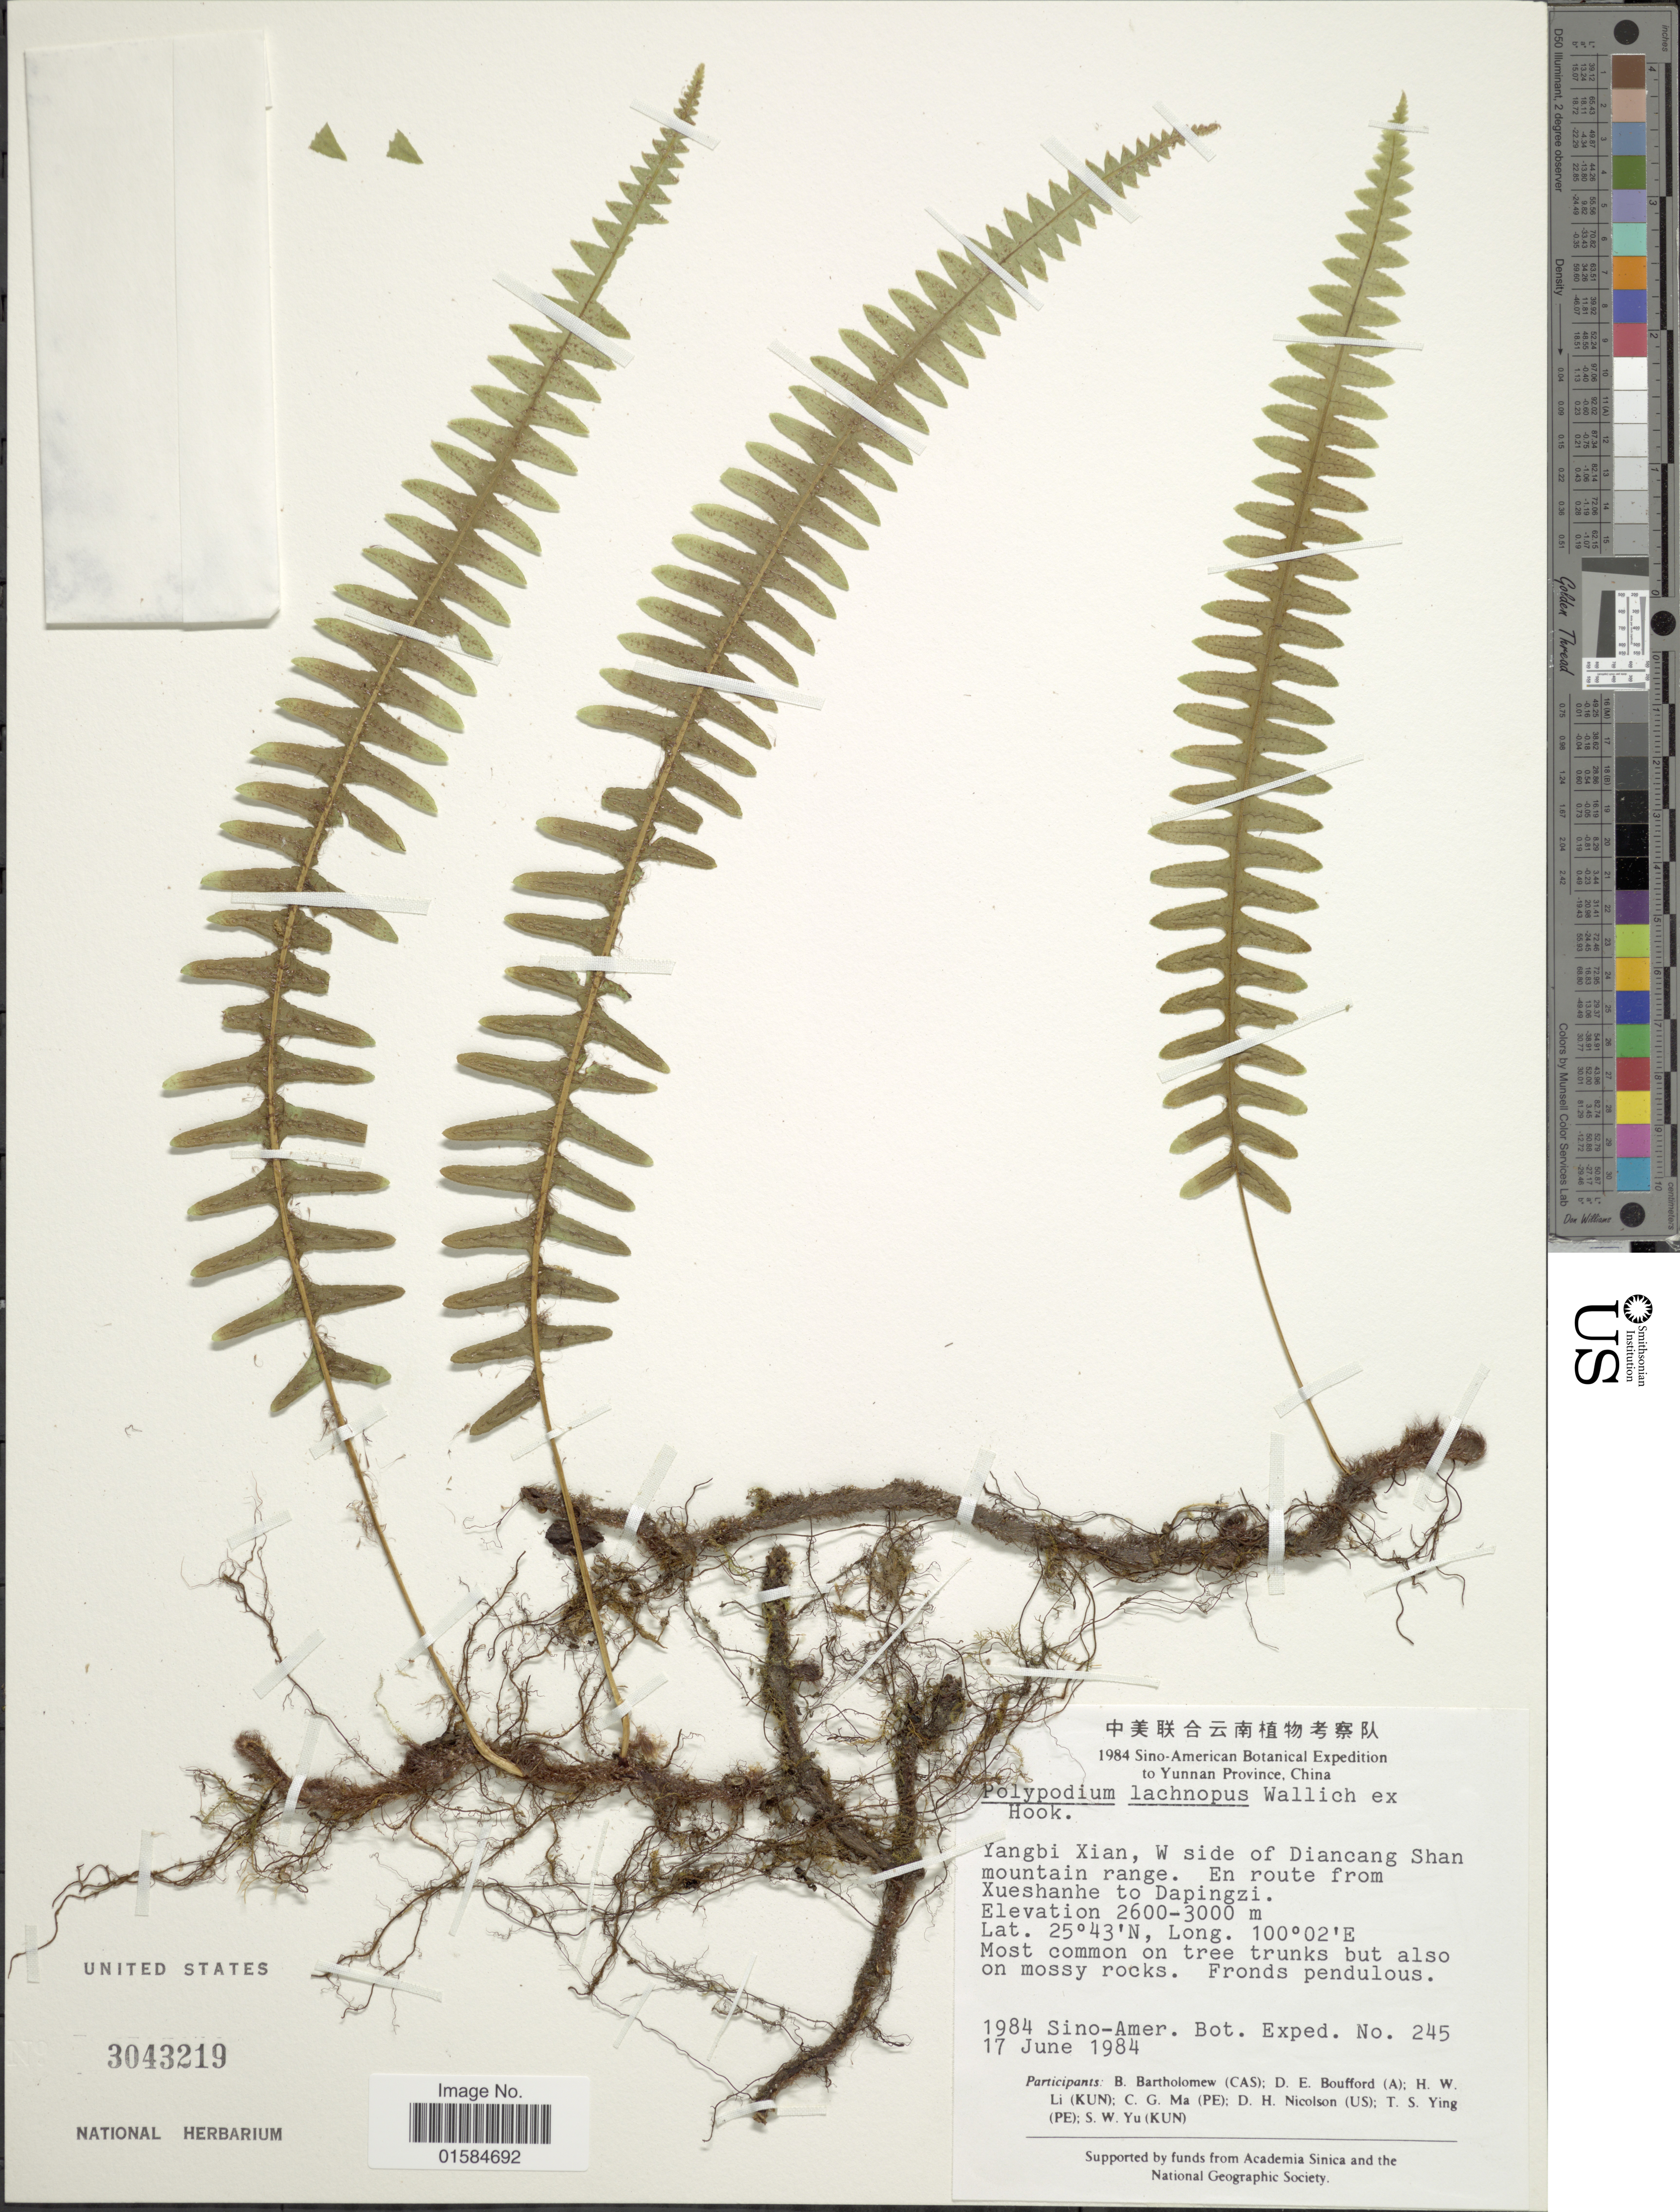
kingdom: Plantae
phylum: Tracheophyta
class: Polypodiopsida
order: Polypodiales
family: Polypodiaceae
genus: Goniophlebium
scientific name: Goniophlebium lachnopus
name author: (Wall. ex Hook.) J. Sm.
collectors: Sino-Amer. Bot. Exped. 1984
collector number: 245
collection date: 1984-06-17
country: China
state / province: Yunnan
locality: Yunnan Province, Yangbi Xian, W side of Diancang Shan mountain range, en route from Xueshanhe to Dapingzi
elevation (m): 2600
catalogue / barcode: US 3043219